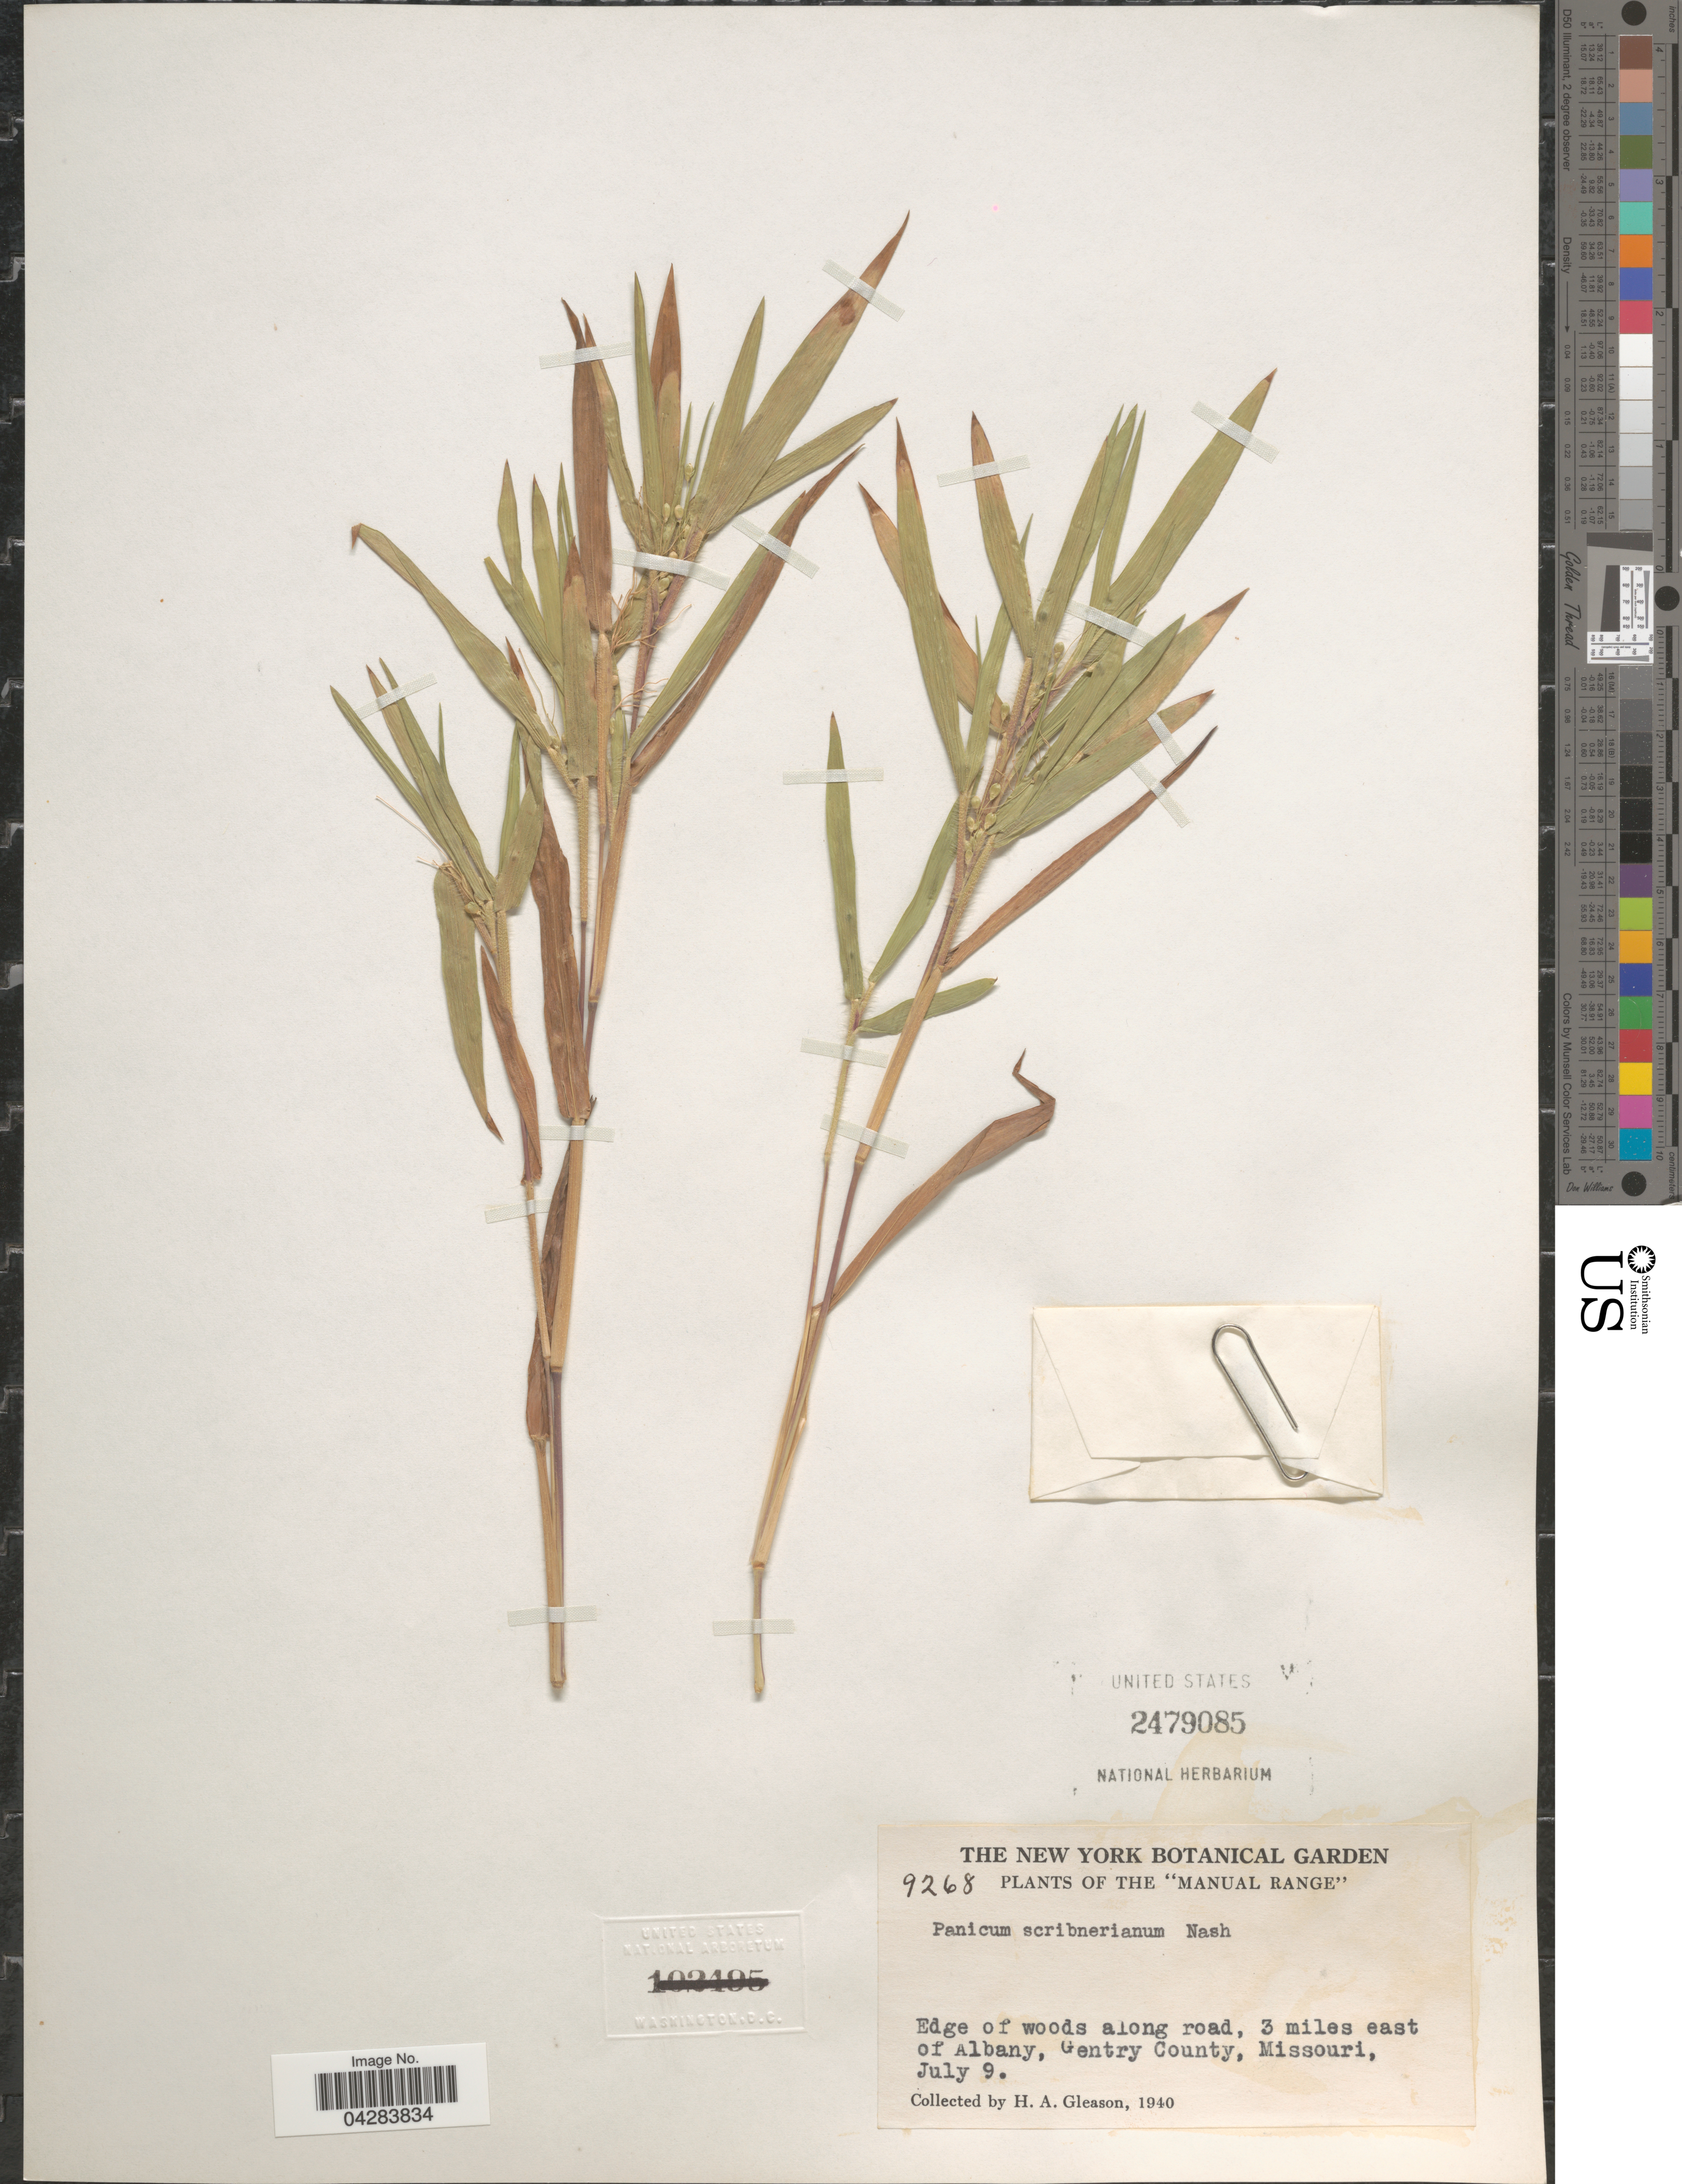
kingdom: Plantae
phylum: Tracheophyta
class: Liliopsida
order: Poales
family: Poaceae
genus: Dichanthelium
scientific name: Dichanthelium oligosanthes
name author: (Schult.) Gould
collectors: H. A. Gleason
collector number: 9268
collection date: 1940-07-09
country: United States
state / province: Missouri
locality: Manual Range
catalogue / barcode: US 2479085